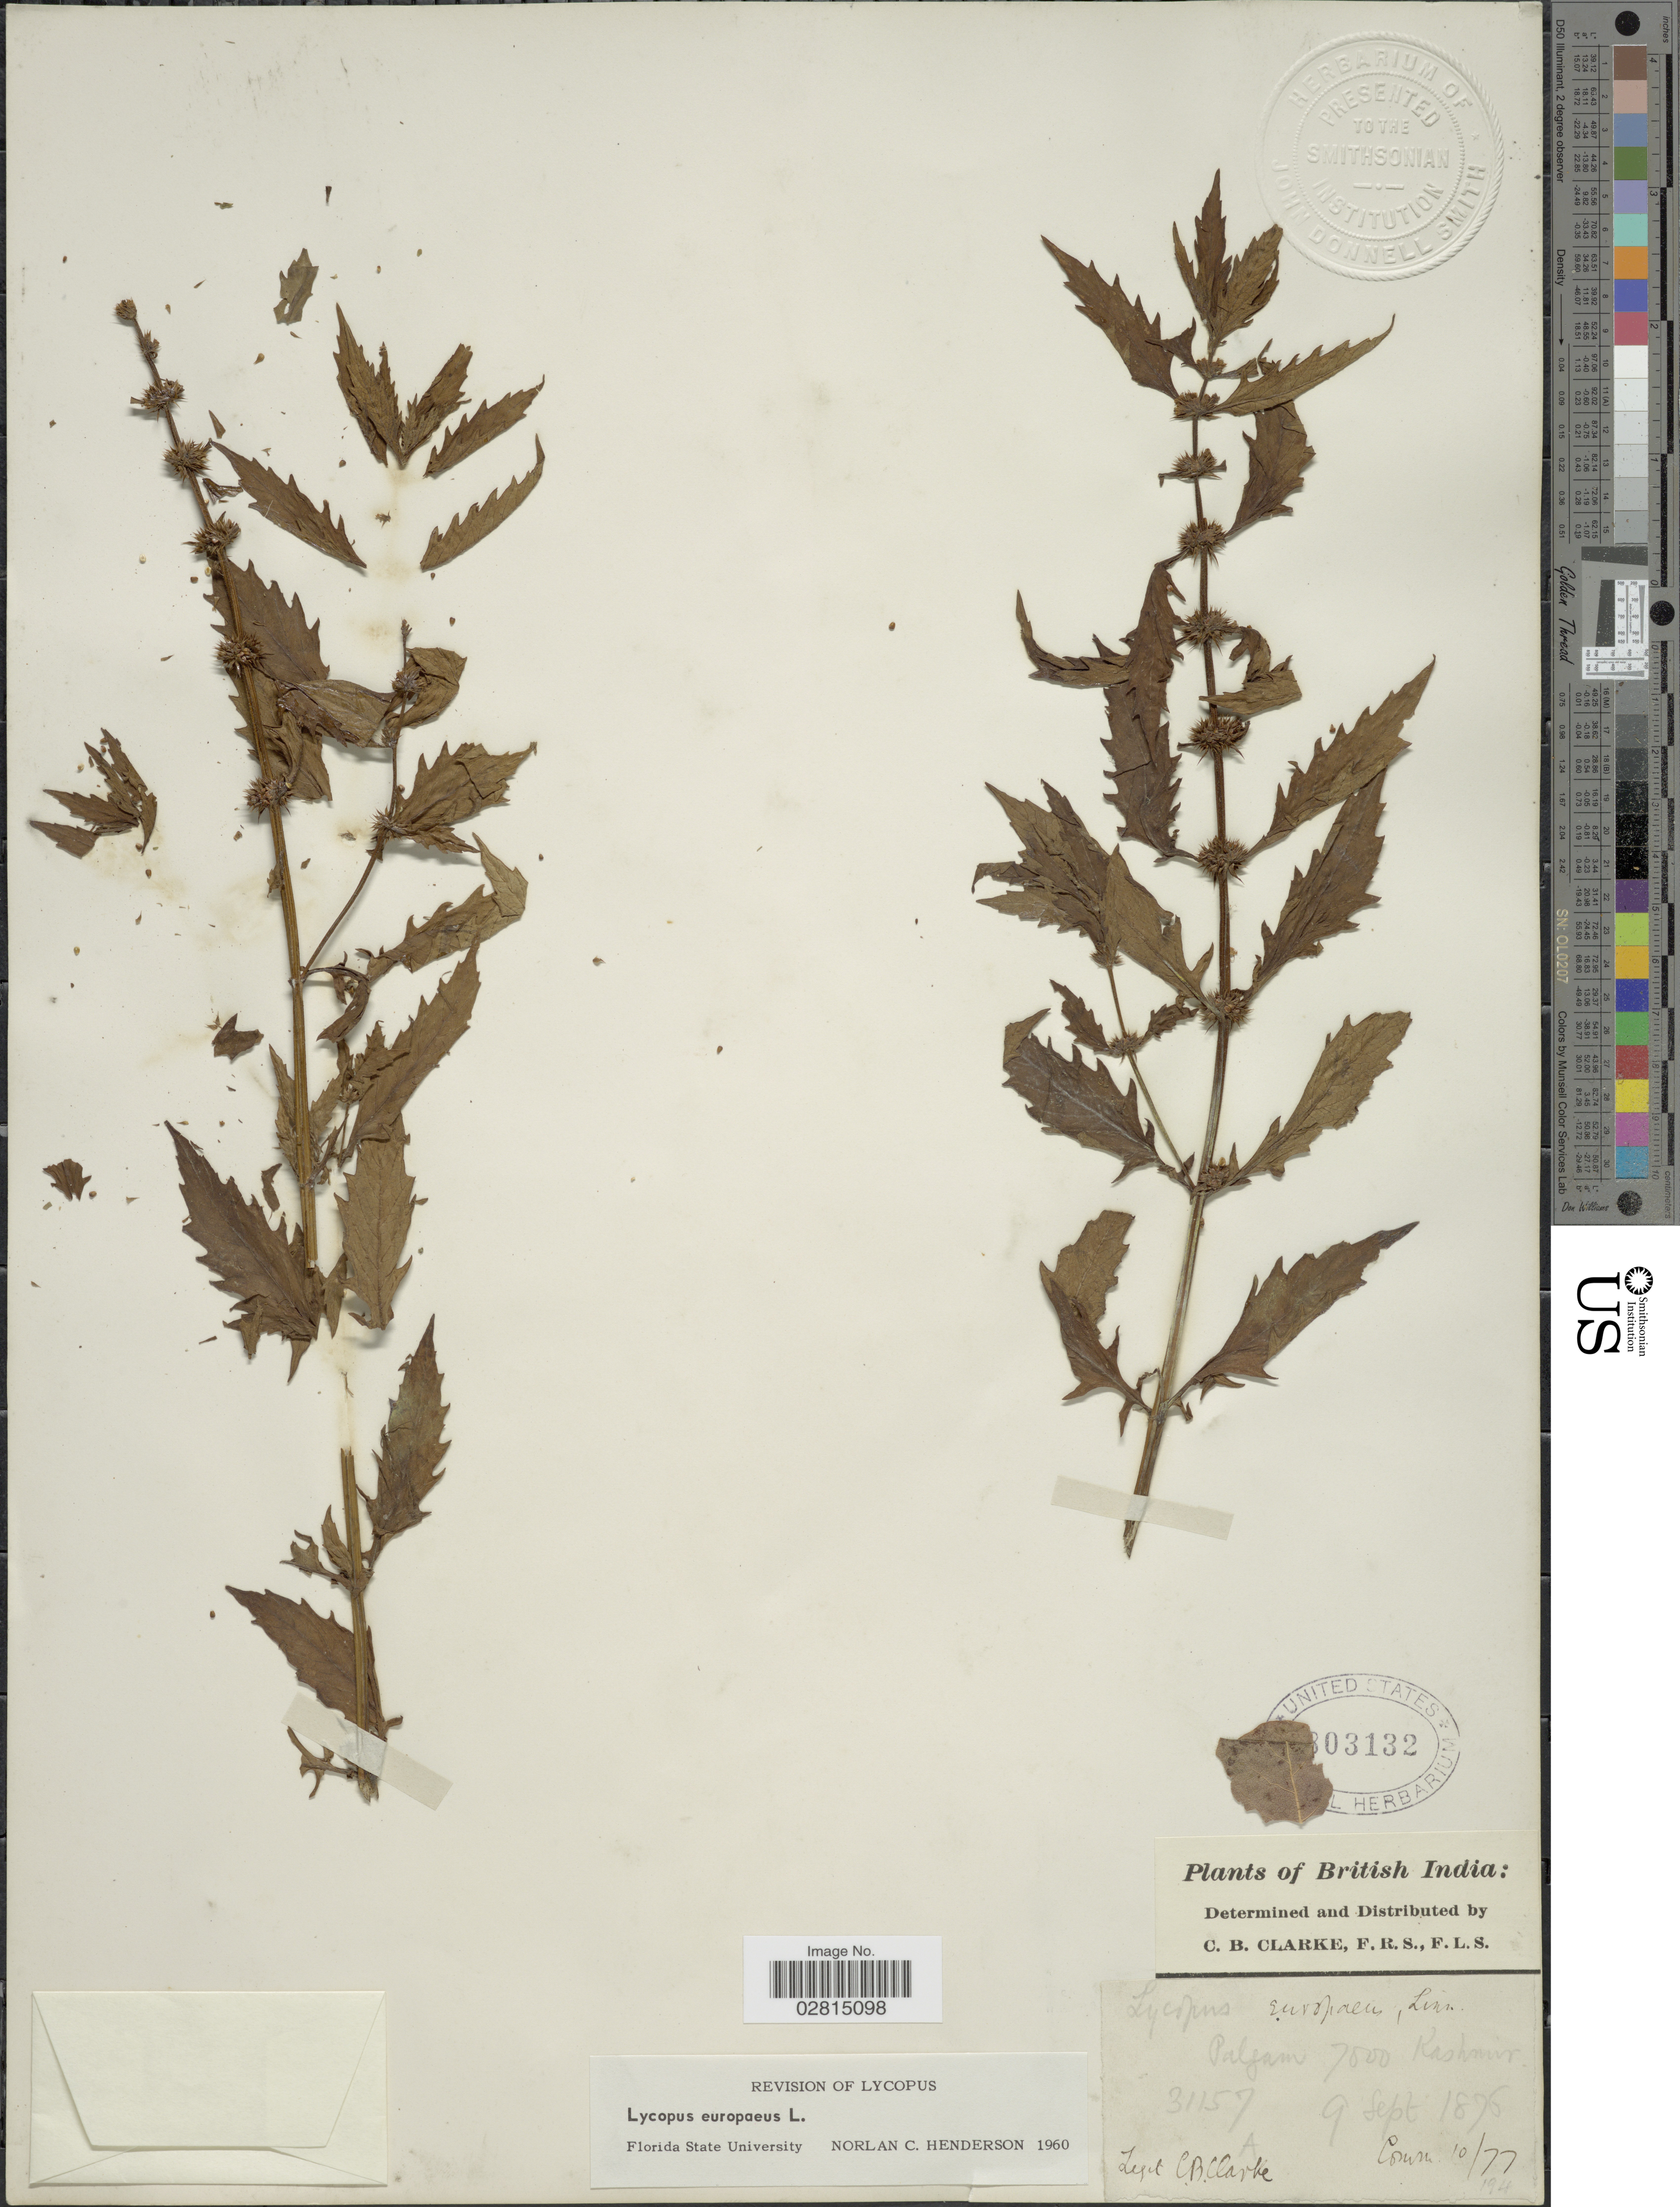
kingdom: Plantae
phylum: Tracheophyta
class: Magnoliopsida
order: Lamiales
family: Lamiaceae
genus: Lycopus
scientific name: Lycopus europaeus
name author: L.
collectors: C. B. Clarke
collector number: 31157A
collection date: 1876-09-09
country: India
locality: British India, Palgam, Kashmir.